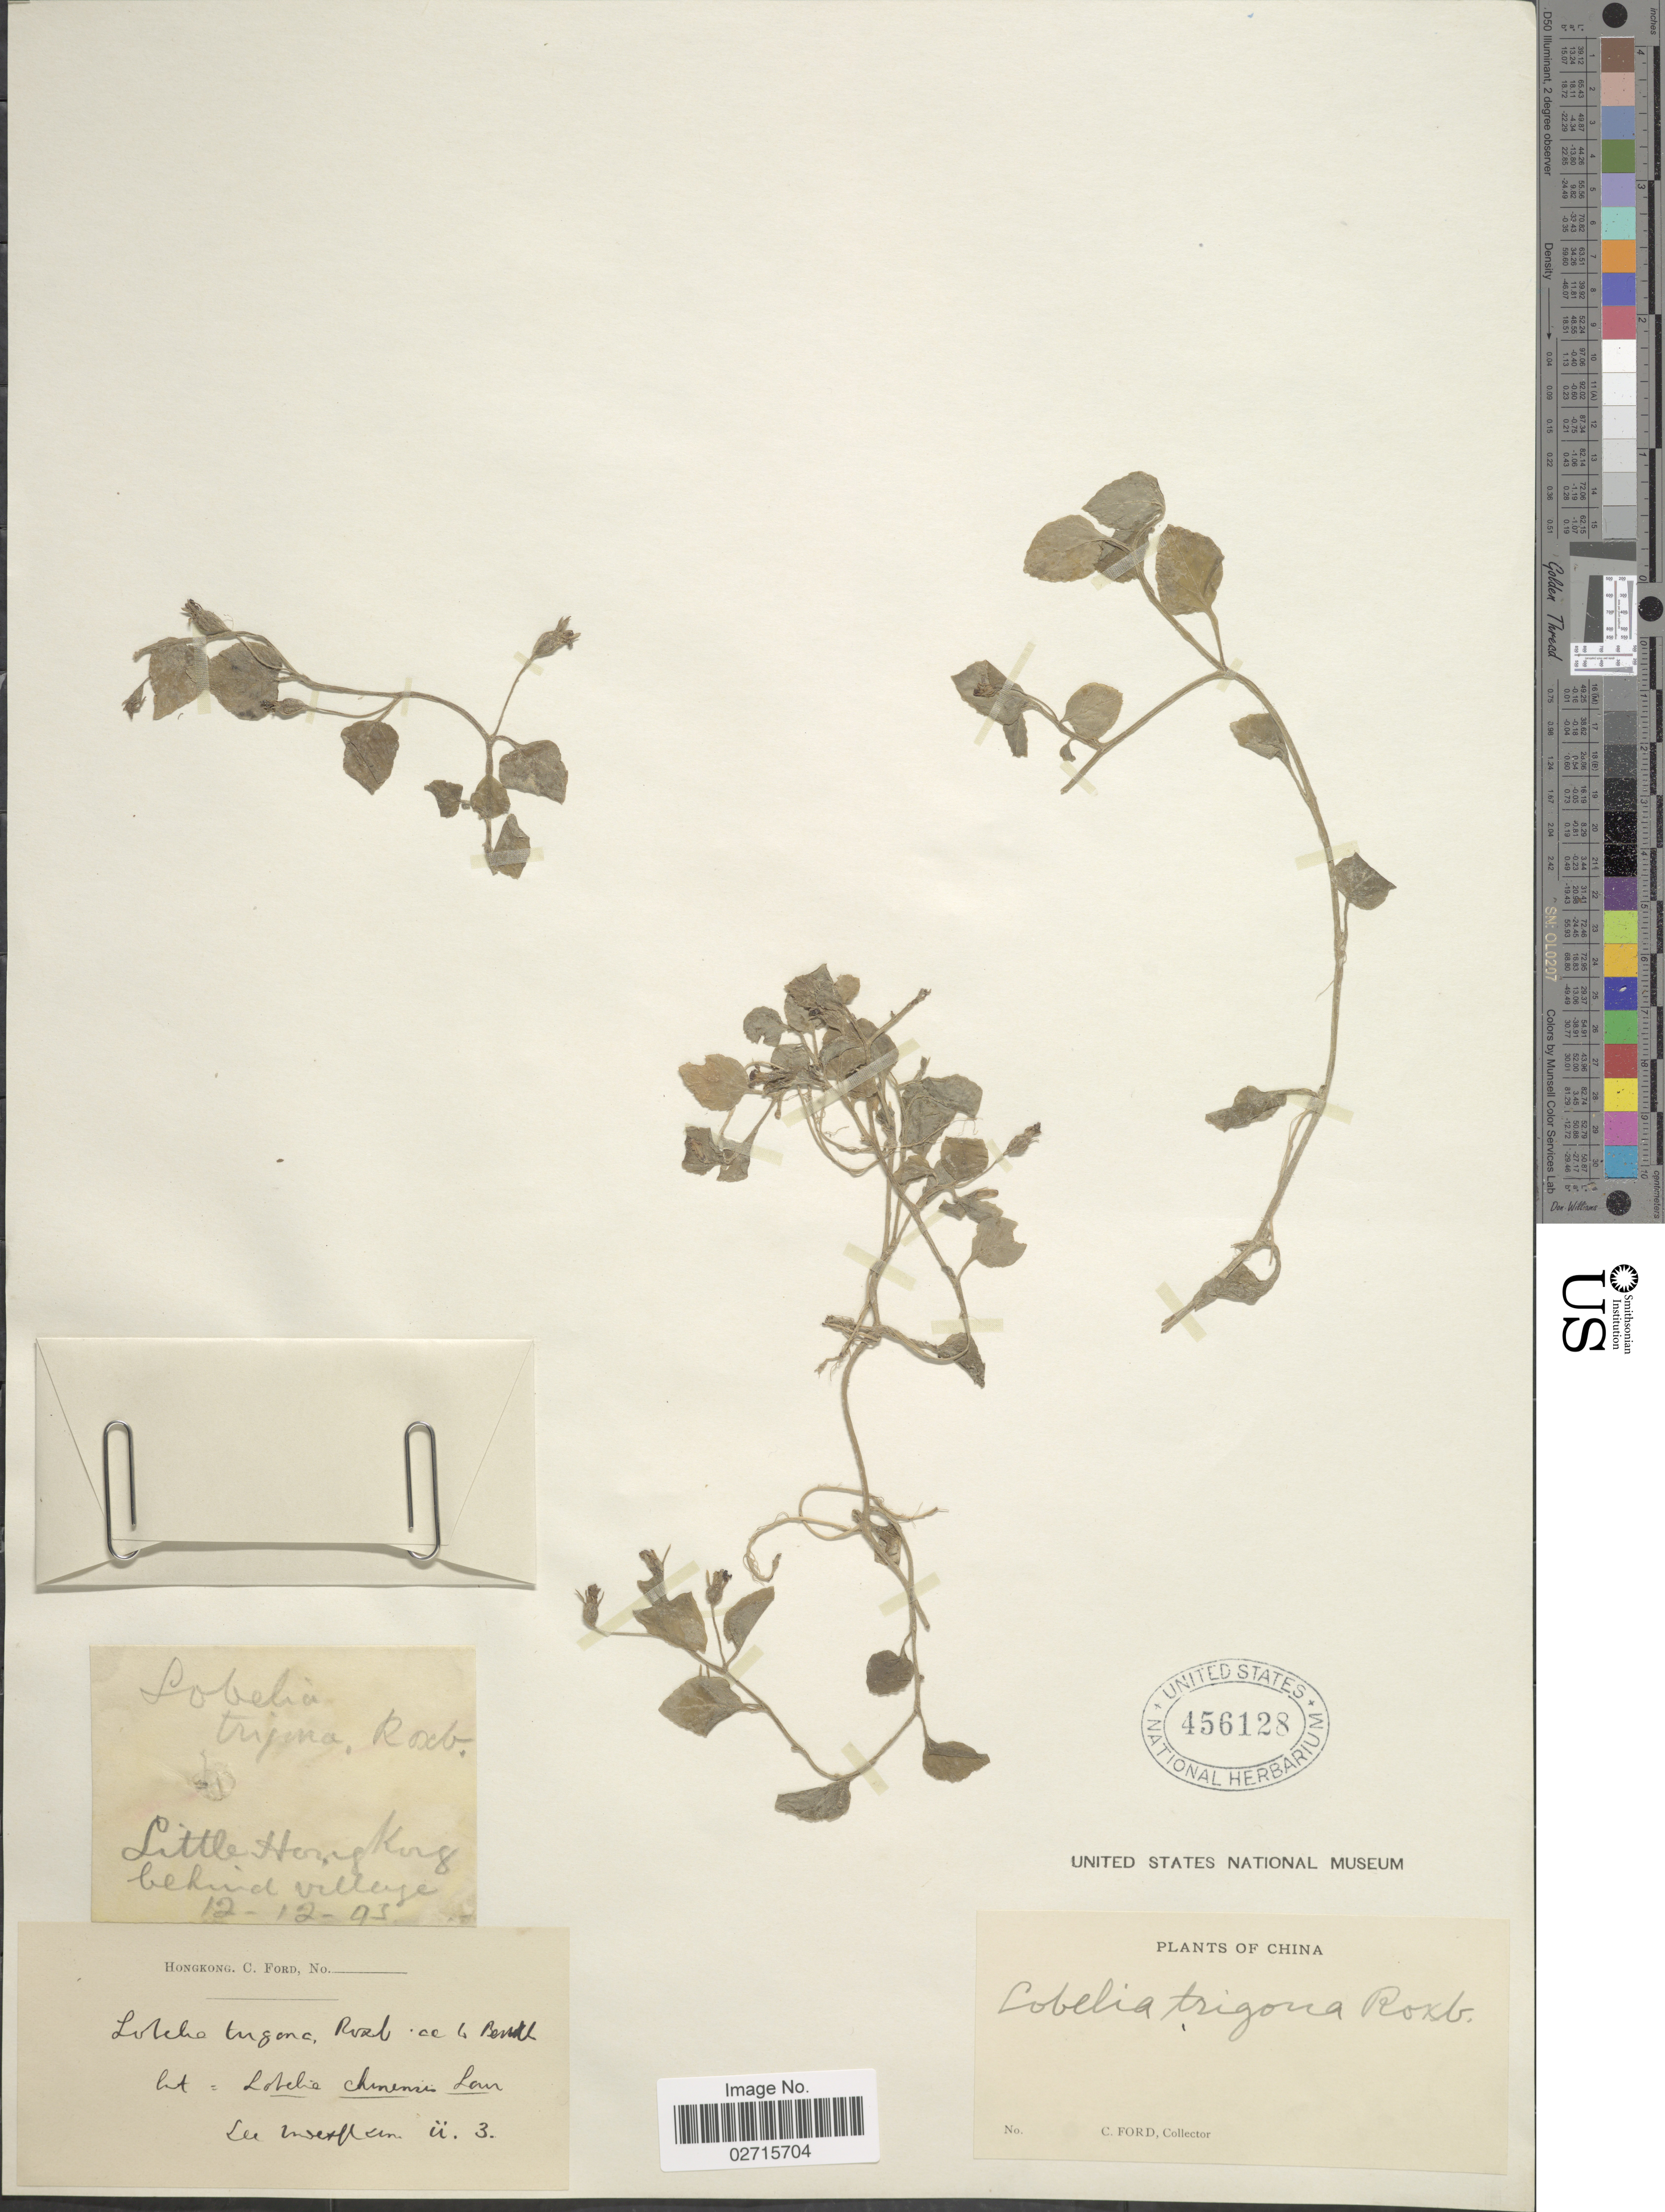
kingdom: Plantae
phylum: Tracheophyta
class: Magnoliopsida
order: Asterales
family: Campanulaceae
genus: Lobelia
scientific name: Lobelia alsinoides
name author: Lam.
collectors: C. Ford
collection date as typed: Transcribed d/m/y: 12/12/93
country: China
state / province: Hong Kong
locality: Little Hong Kong, behind village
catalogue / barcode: US 456128